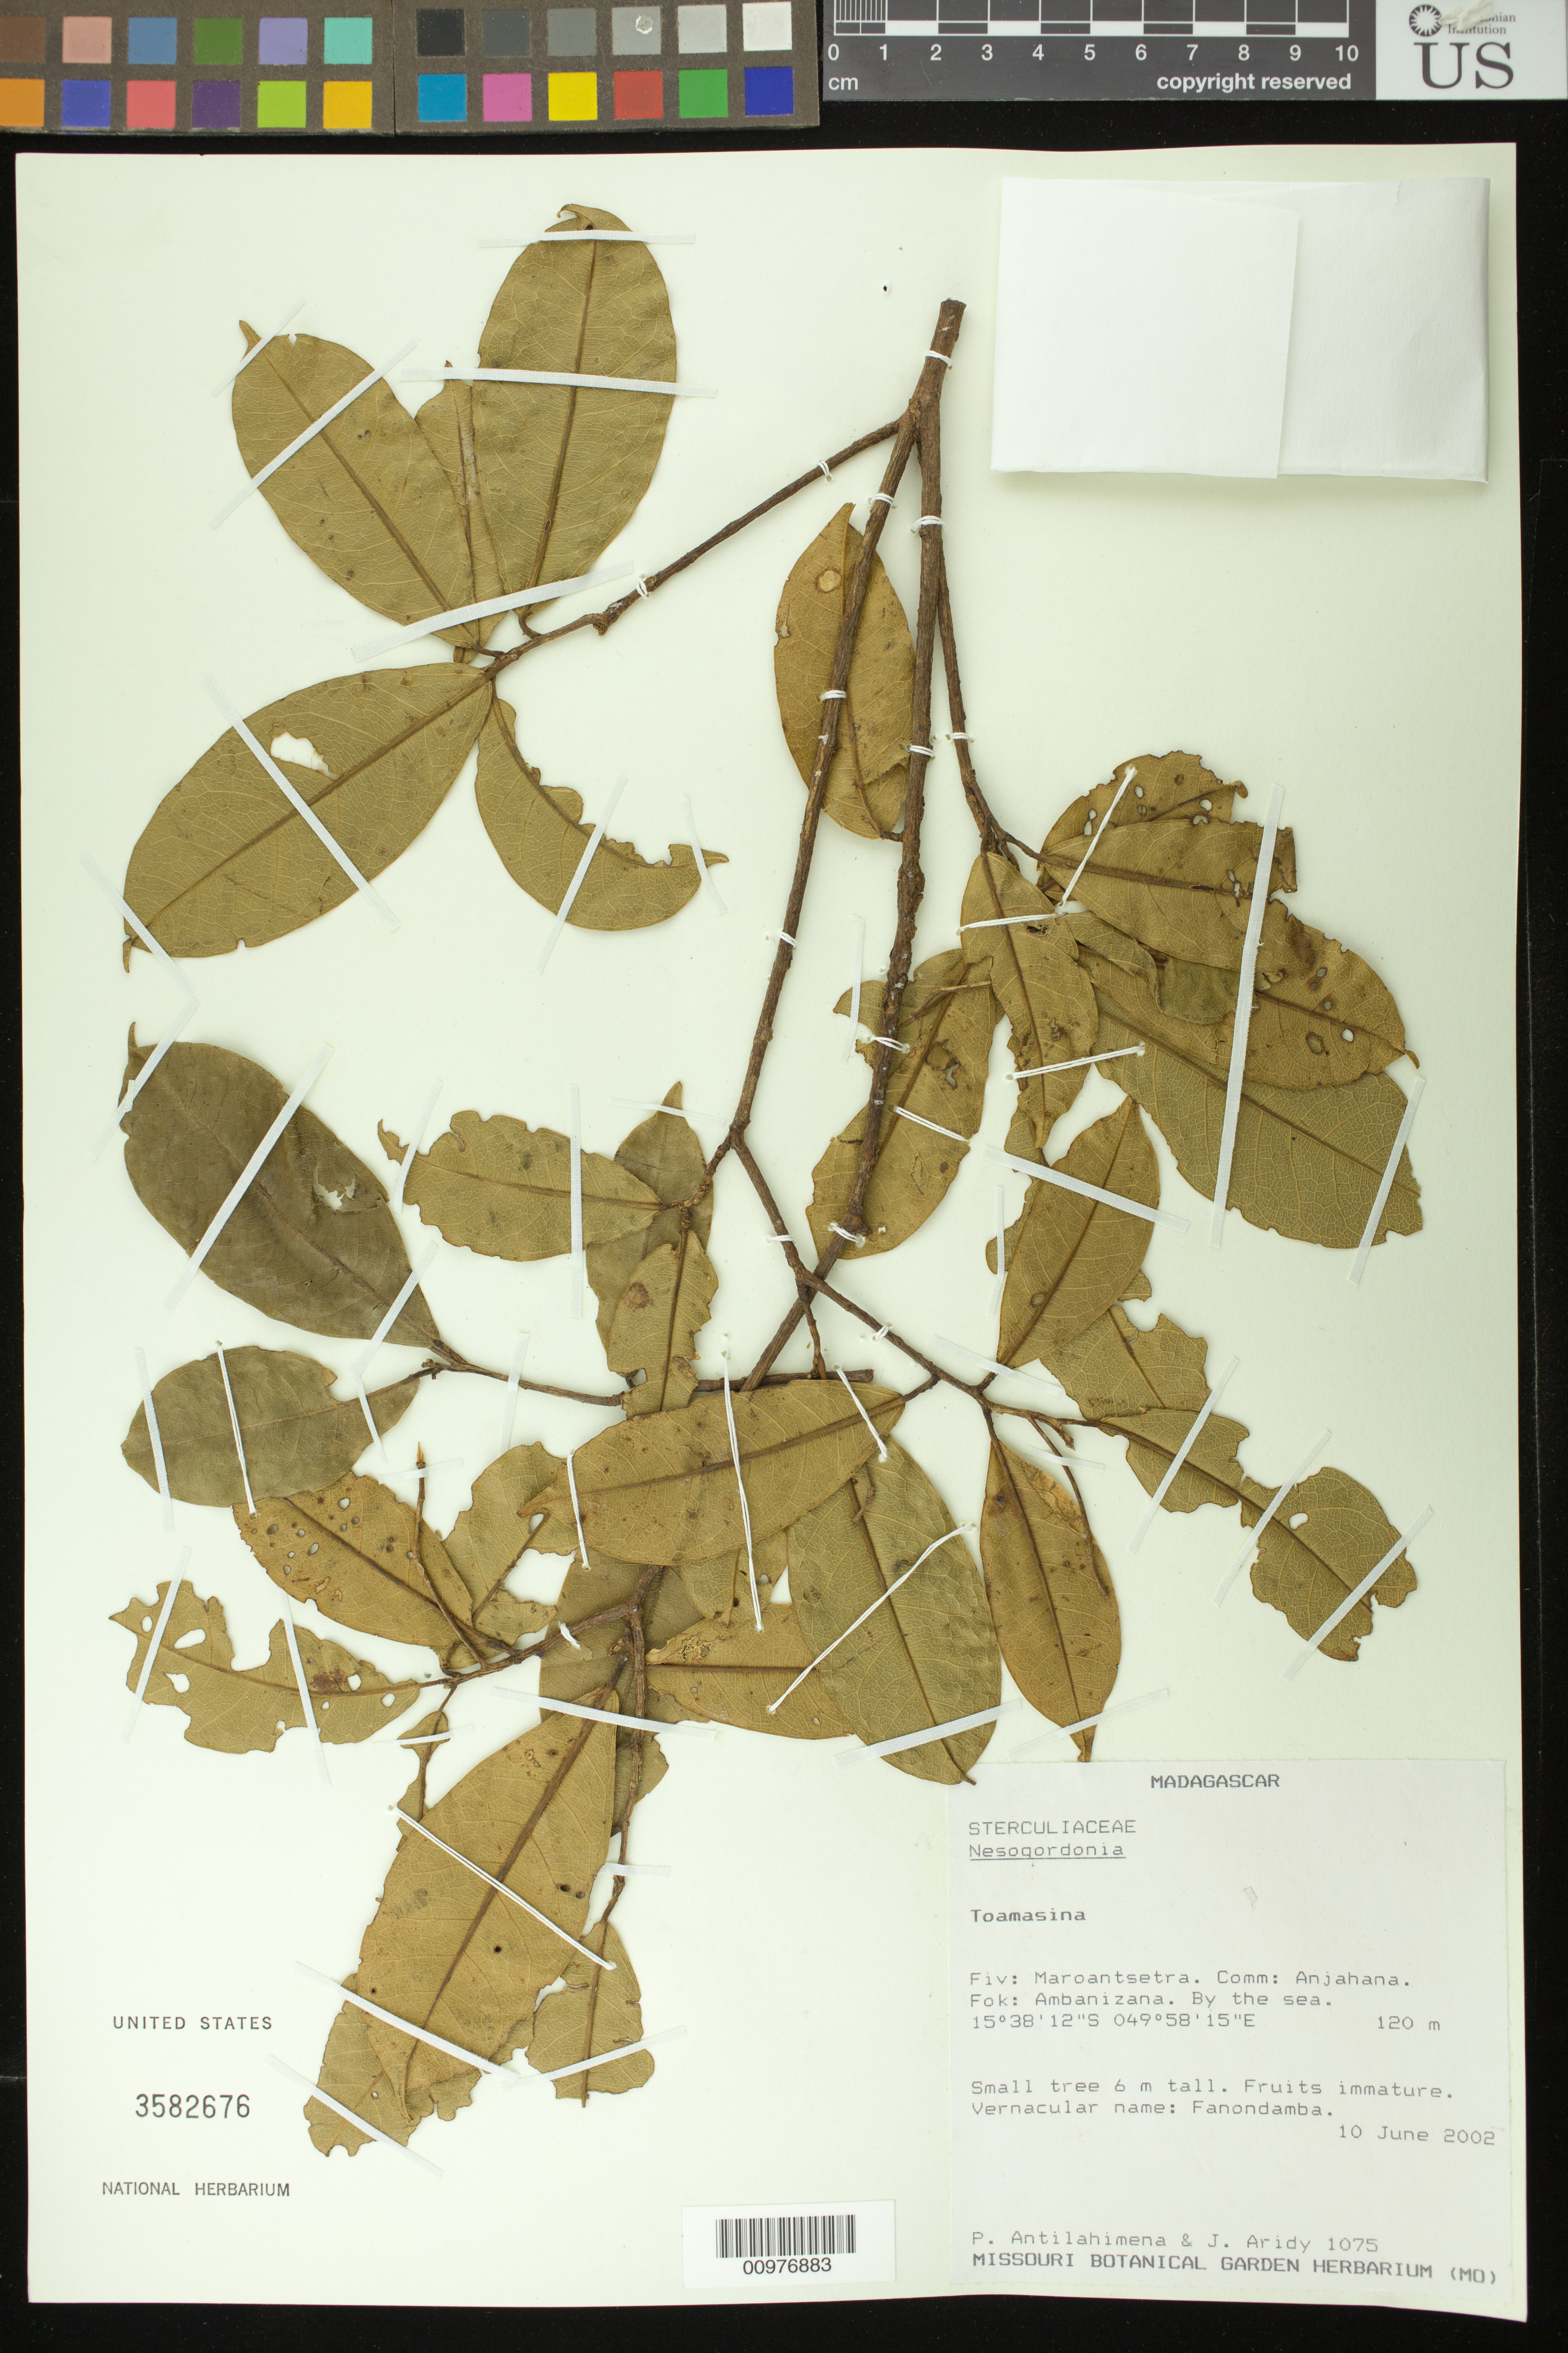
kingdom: Plantae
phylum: Tracheophyta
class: Magnoliopsida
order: Malvales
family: Malvaceae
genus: Nesogordonia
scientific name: Nesogordonia sp.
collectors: P. Antilahimena & J. Aridy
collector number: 1075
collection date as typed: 10 June 2002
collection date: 2002-06-10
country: Madagascar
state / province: Analanjirofo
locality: Fiv: Maroantsetra. Comm: Anjahana. Fok: Ambanizana.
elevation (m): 120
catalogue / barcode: US 3582676